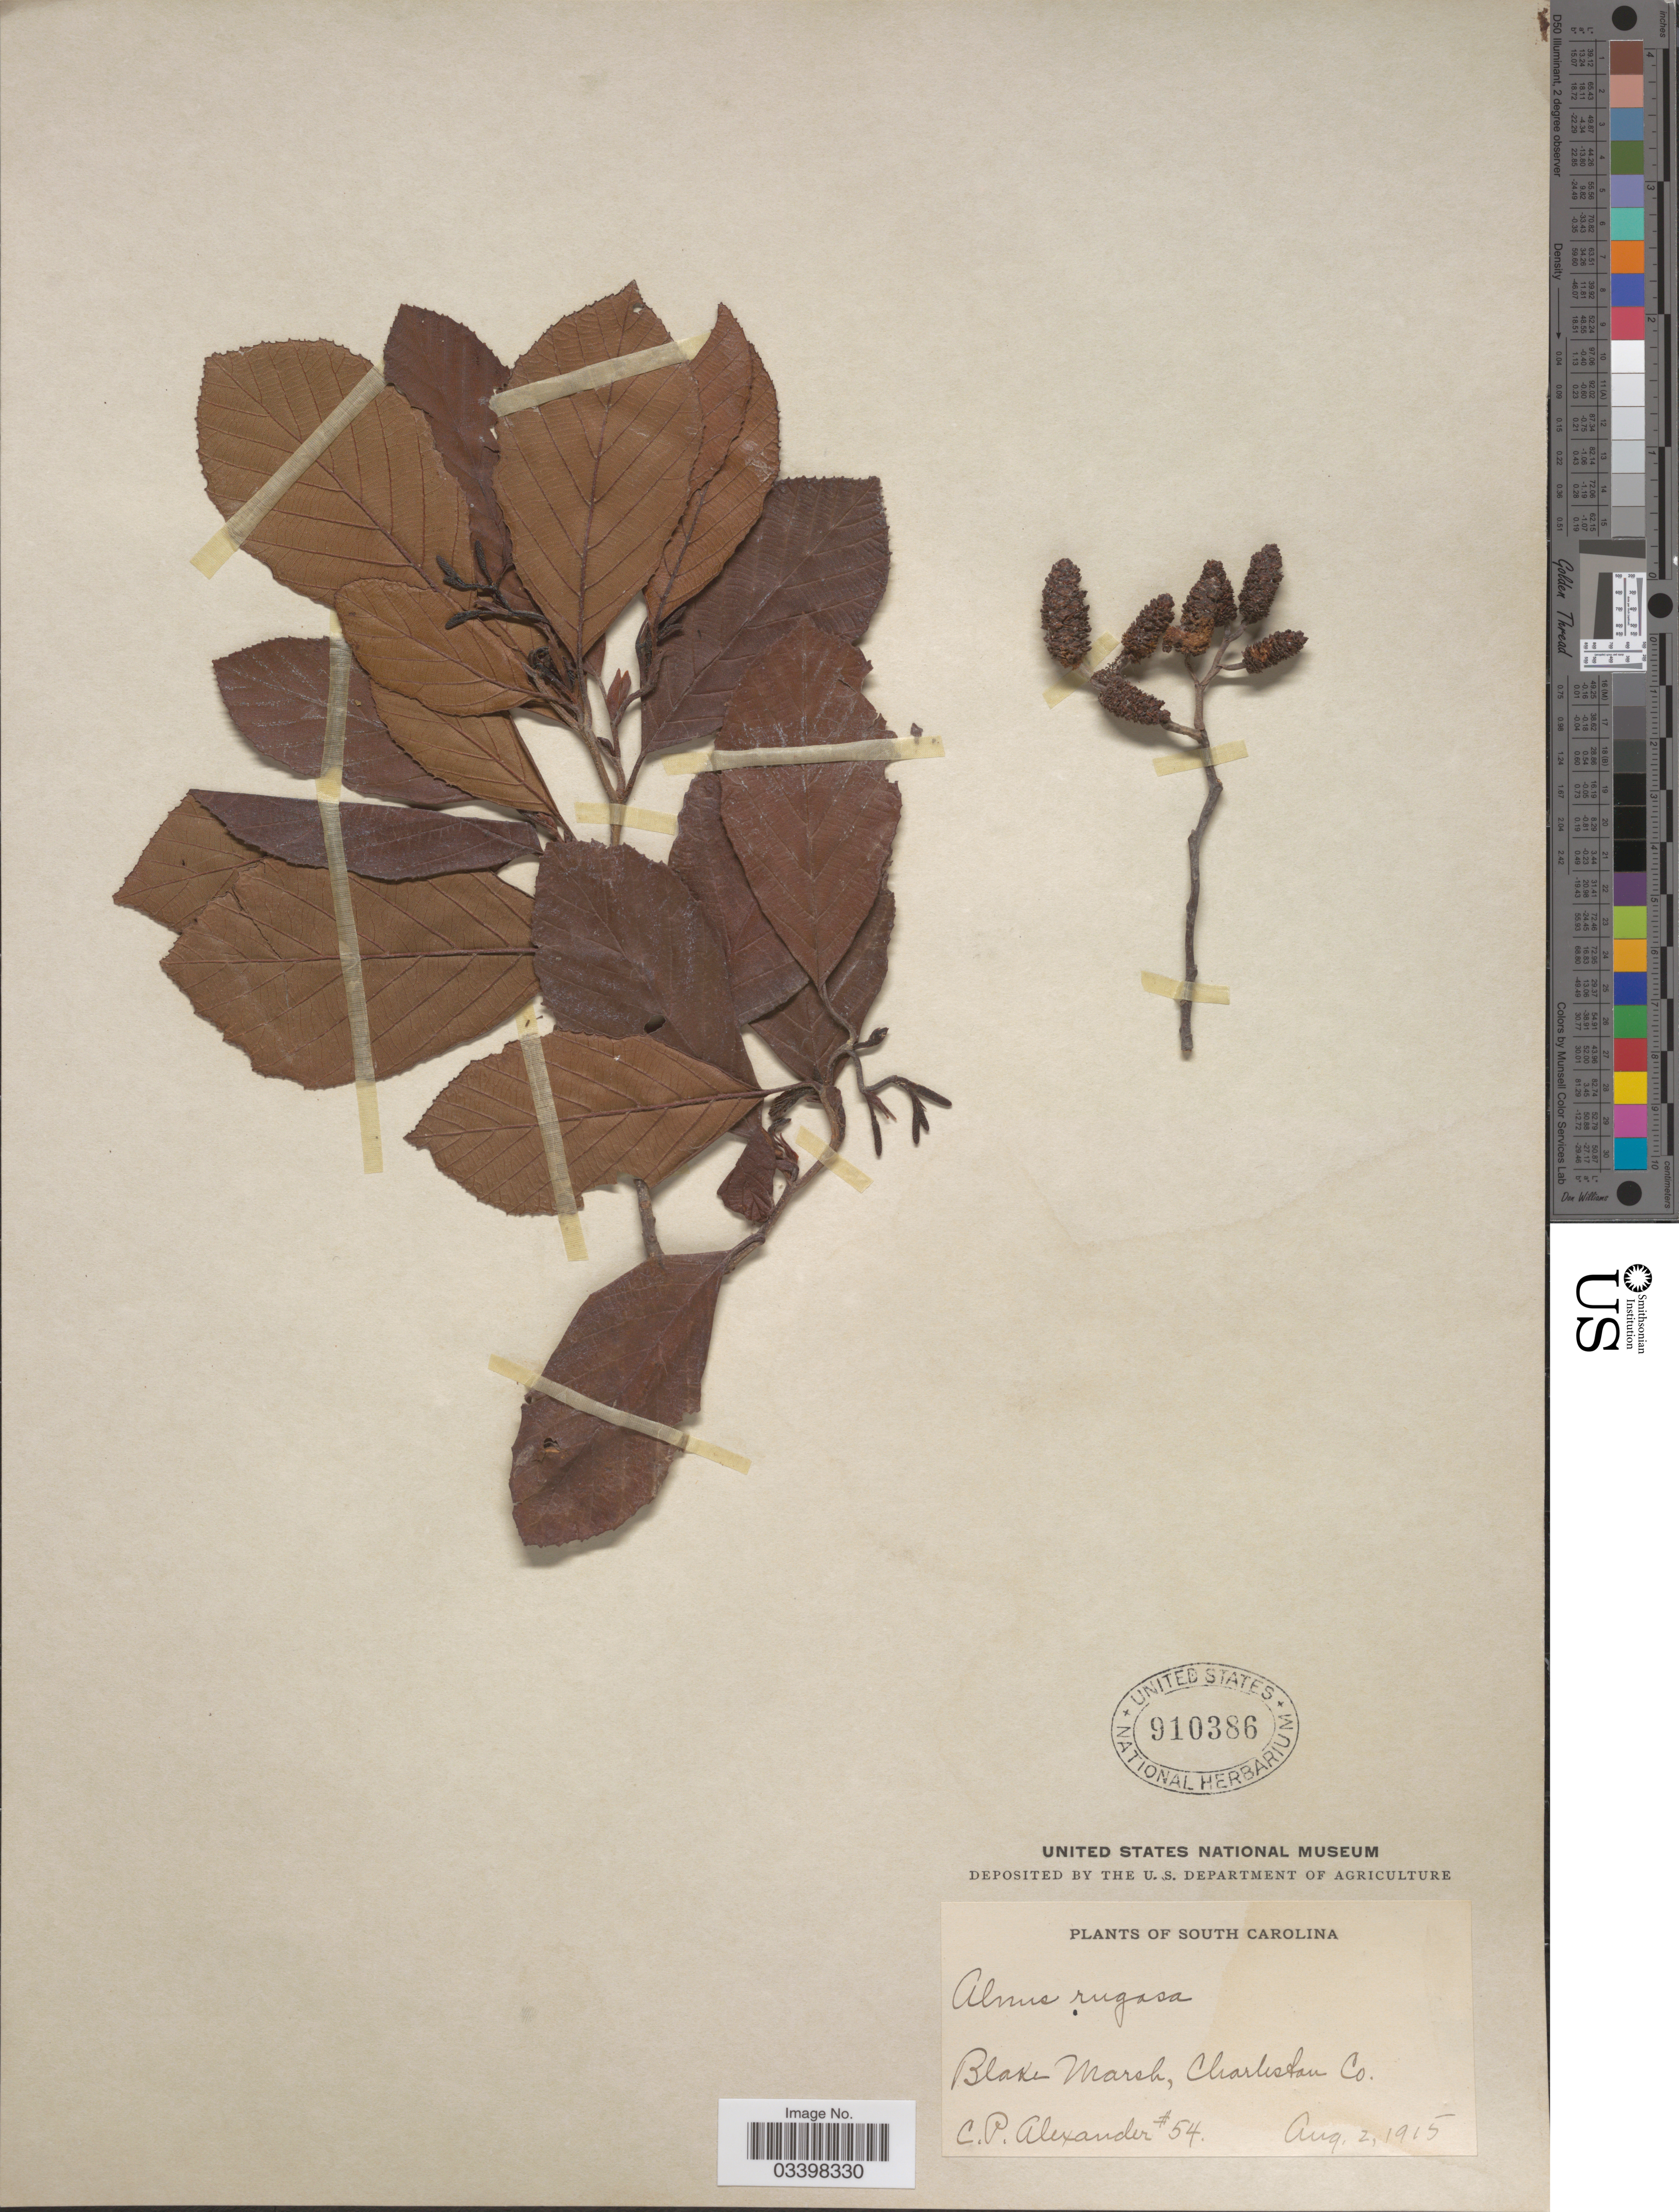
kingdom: Plantae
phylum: Tracheophyta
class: Magnoliopsida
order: Fagales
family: Betulaceae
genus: Alnus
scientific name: Alnus serrulata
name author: (Aiton) Willd.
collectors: C. P. Alexander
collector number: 54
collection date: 1915-08-02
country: United States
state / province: South Carolina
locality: Blake Marsh, Charleston Co.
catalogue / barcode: US 910386